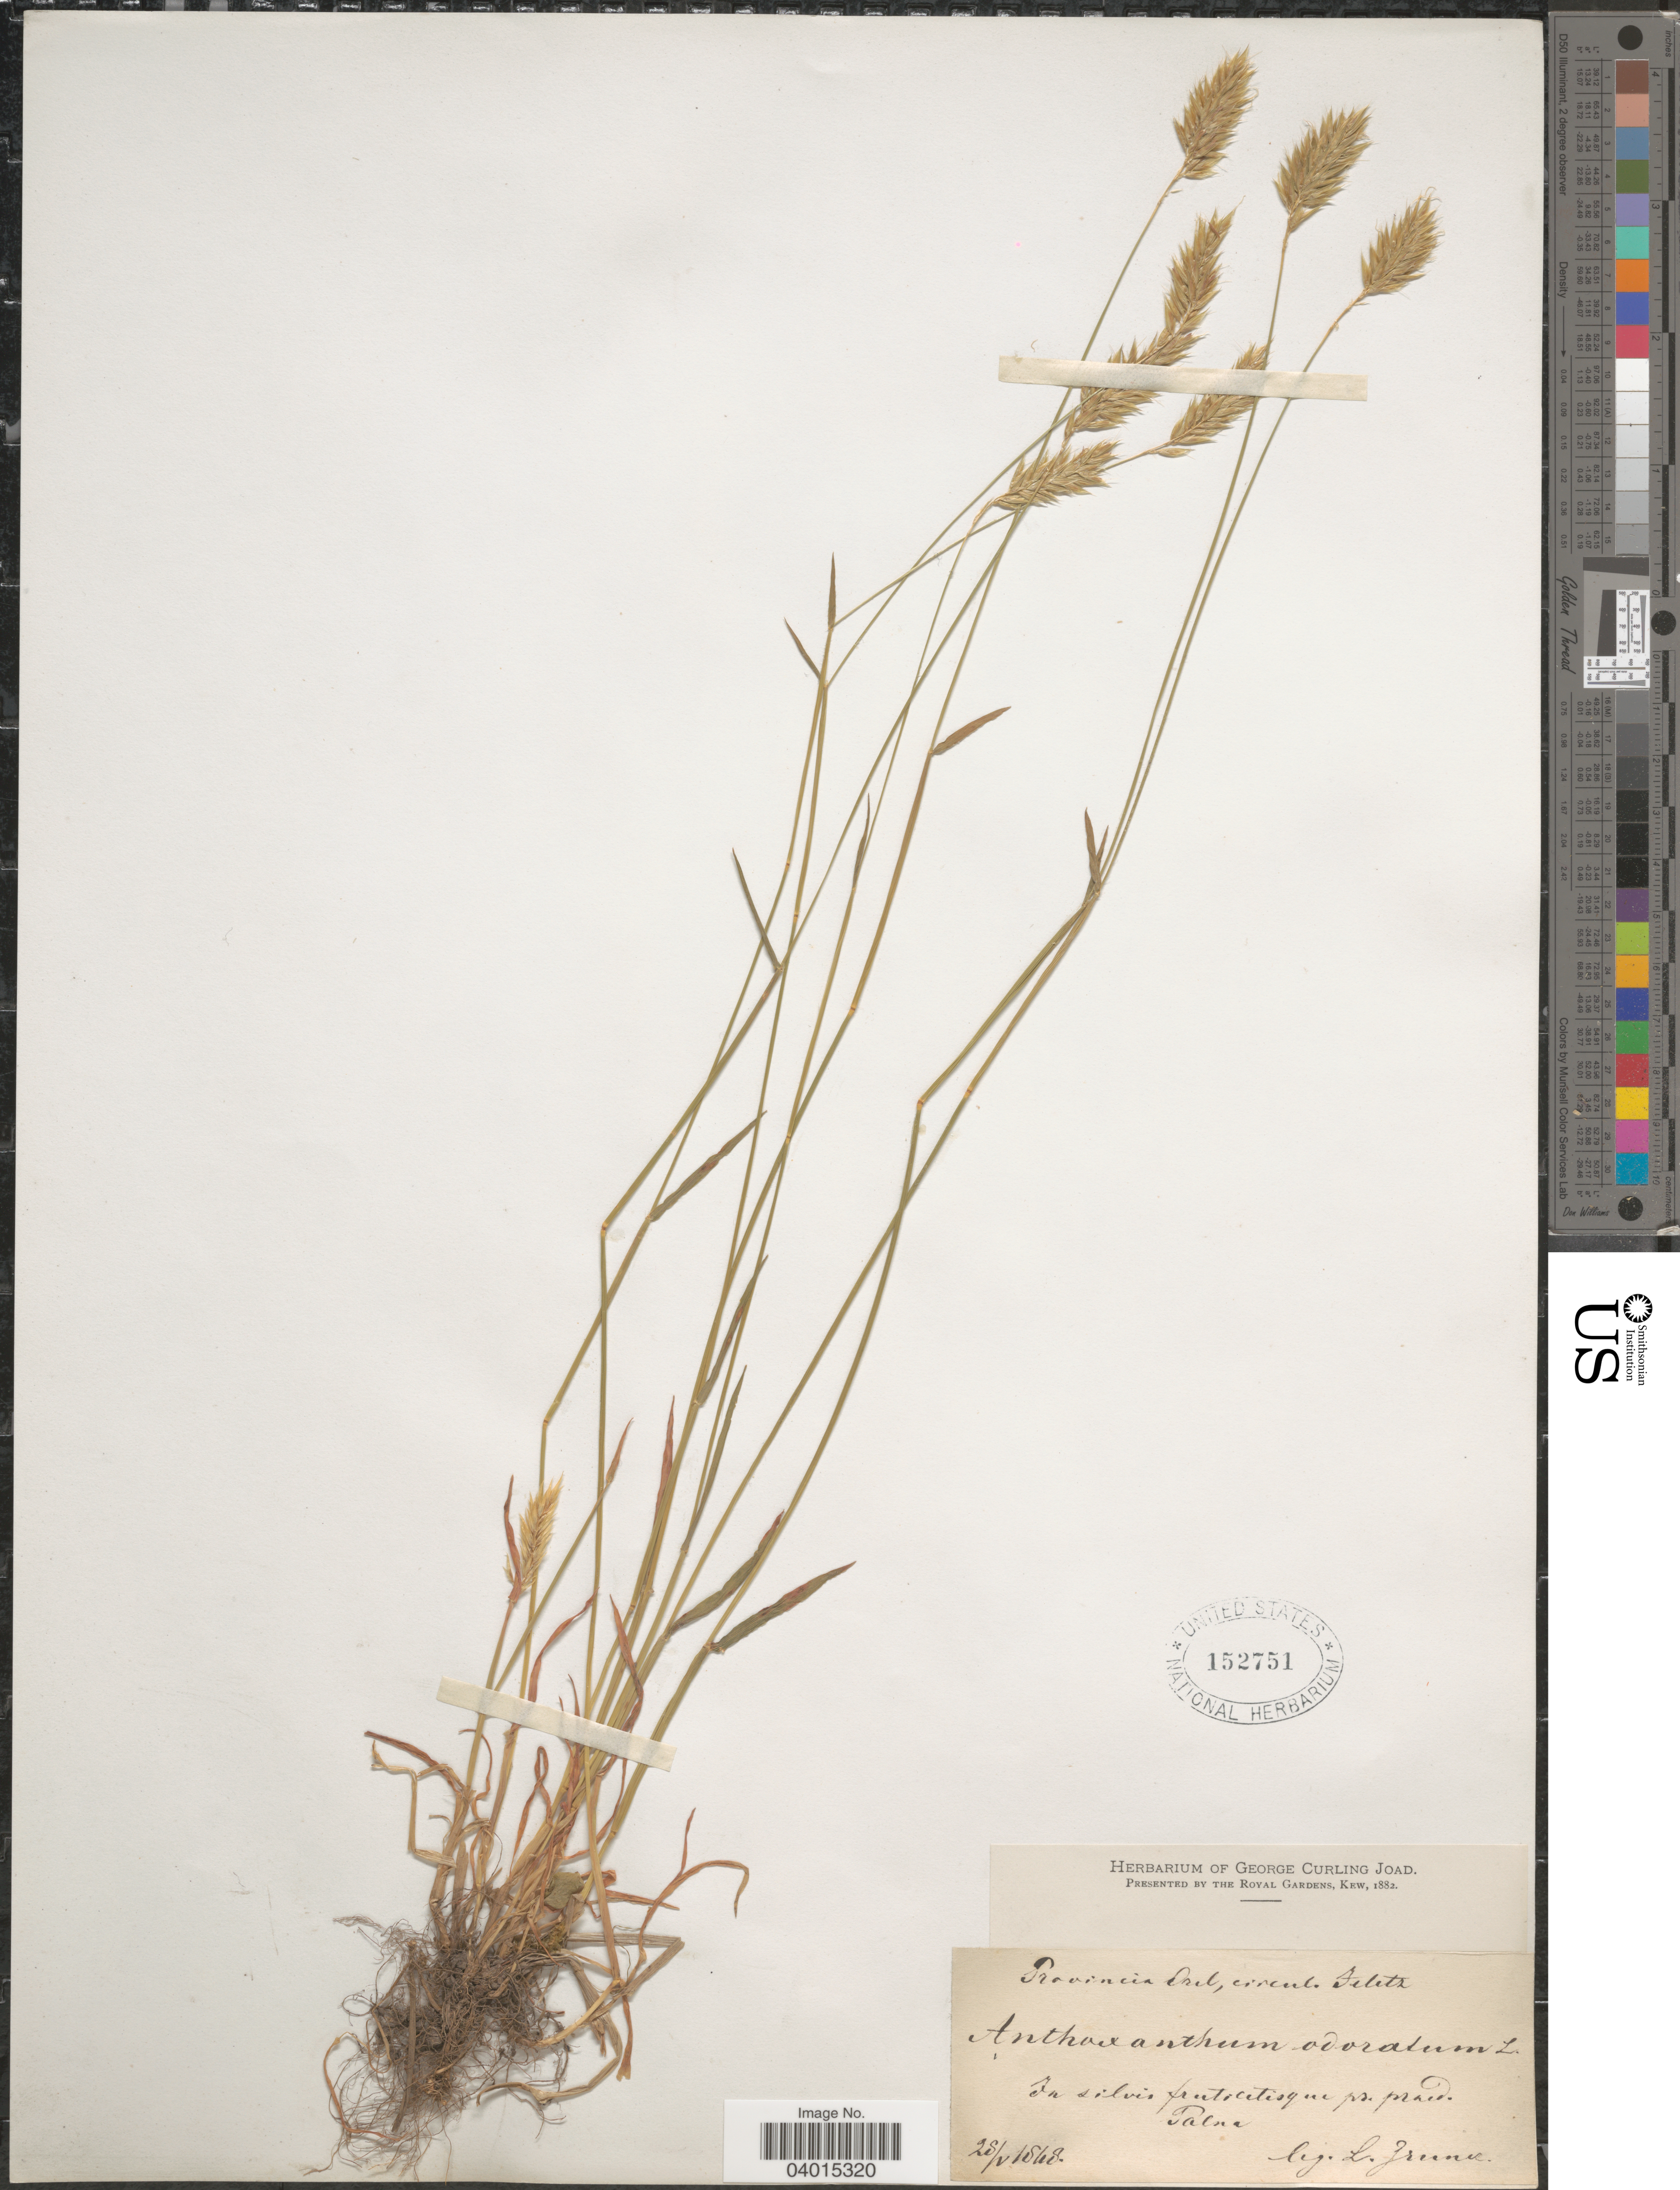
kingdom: Plantae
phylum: Tracheophyta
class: Liliopsida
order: Poales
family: Poaceae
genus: Anthoxanthum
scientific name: Anthoxanthum ovatum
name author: Lag.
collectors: L. Jrunes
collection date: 1848-05-28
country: Russian Federation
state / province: Oryol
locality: Provincia Orel, circul. Feletz. In silvis fruticitisque pr. praid. Palna.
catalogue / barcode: US 152751